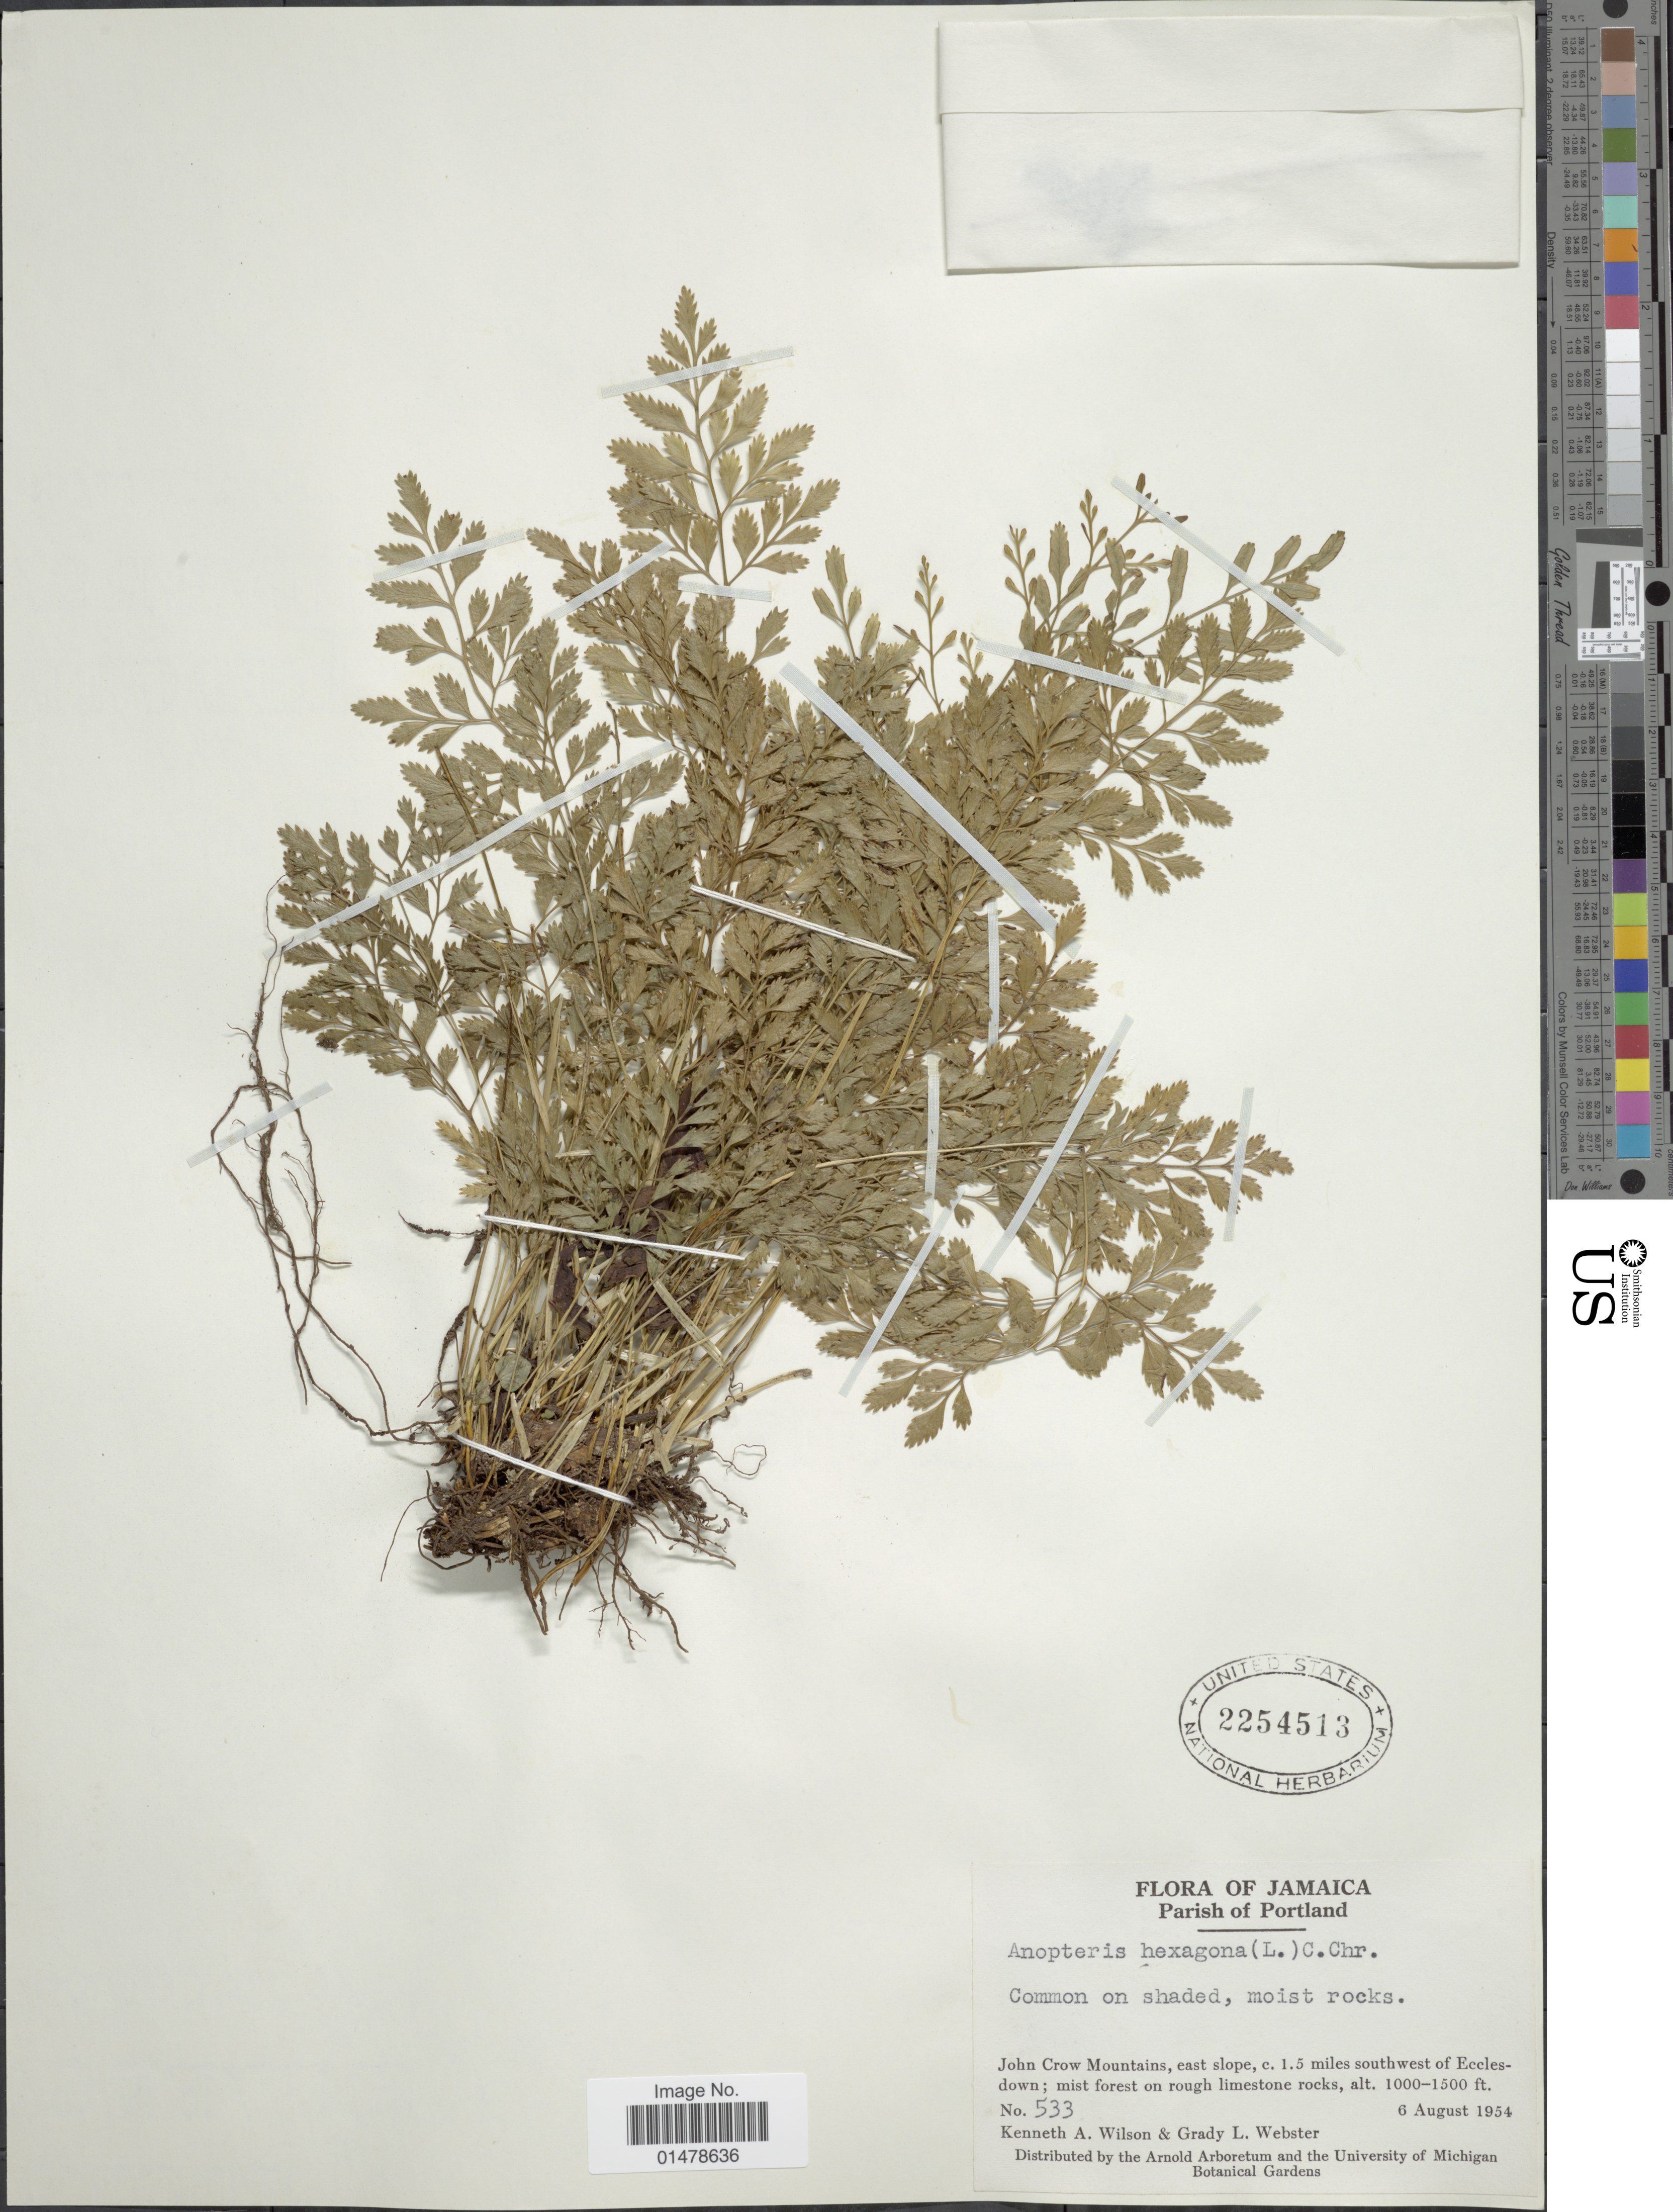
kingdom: Plantae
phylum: Tracheophyta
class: Polypodiopsida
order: Polypodiales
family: Pteridaceae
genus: Pteris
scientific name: Pteris hexagona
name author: (L.) Proctor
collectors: K. A. Wilson & G. L. Webster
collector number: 533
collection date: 1954-08-06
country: Jamaica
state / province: Portland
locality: John Crow Mountains, east slope, c. 1.5 miles southwest of Ecclesdown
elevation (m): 305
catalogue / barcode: US 2254513